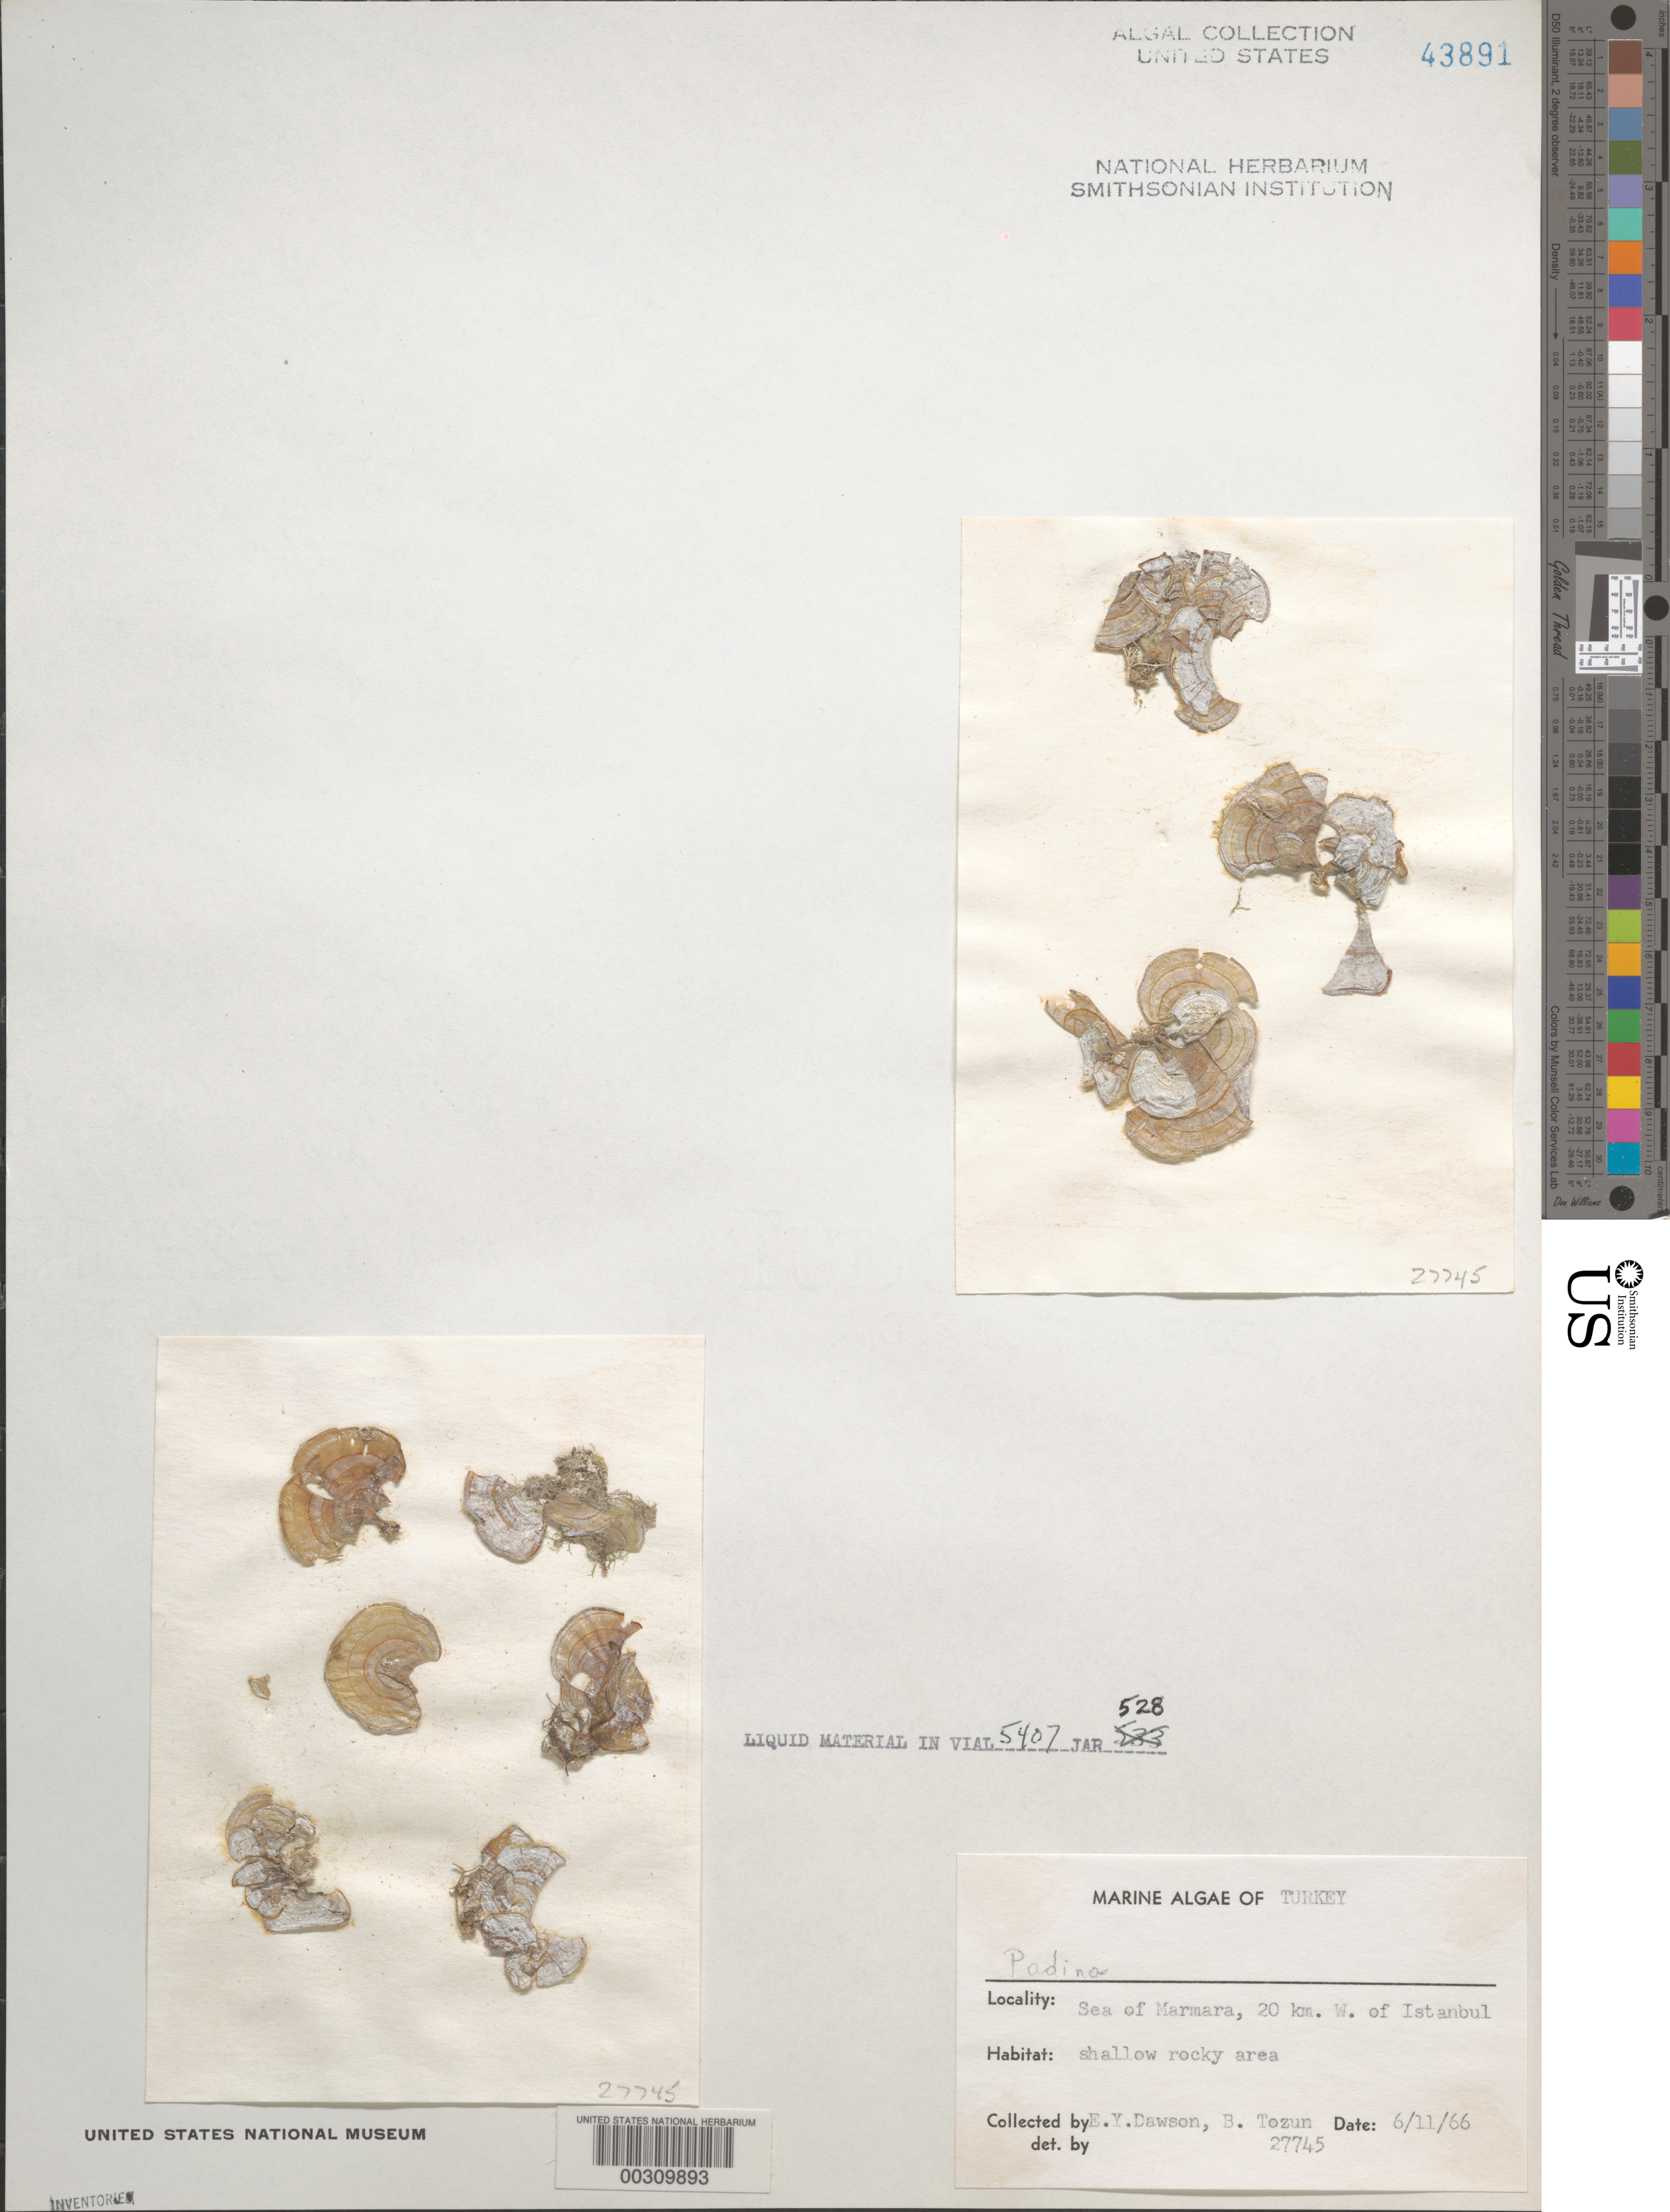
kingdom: Chromista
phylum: Ochrophyta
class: Phaeophyceae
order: Dictyotales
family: Dictyotaceae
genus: Padina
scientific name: Padina sp.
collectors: E. Y. Dawson & B. Tozun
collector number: EYD 27745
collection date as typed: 11 Jun 1966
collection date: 1966-06-11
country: Turkey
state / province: Istanbul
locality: Sea of Marmara, 20 km west of Istanbul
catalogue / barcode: US 43891